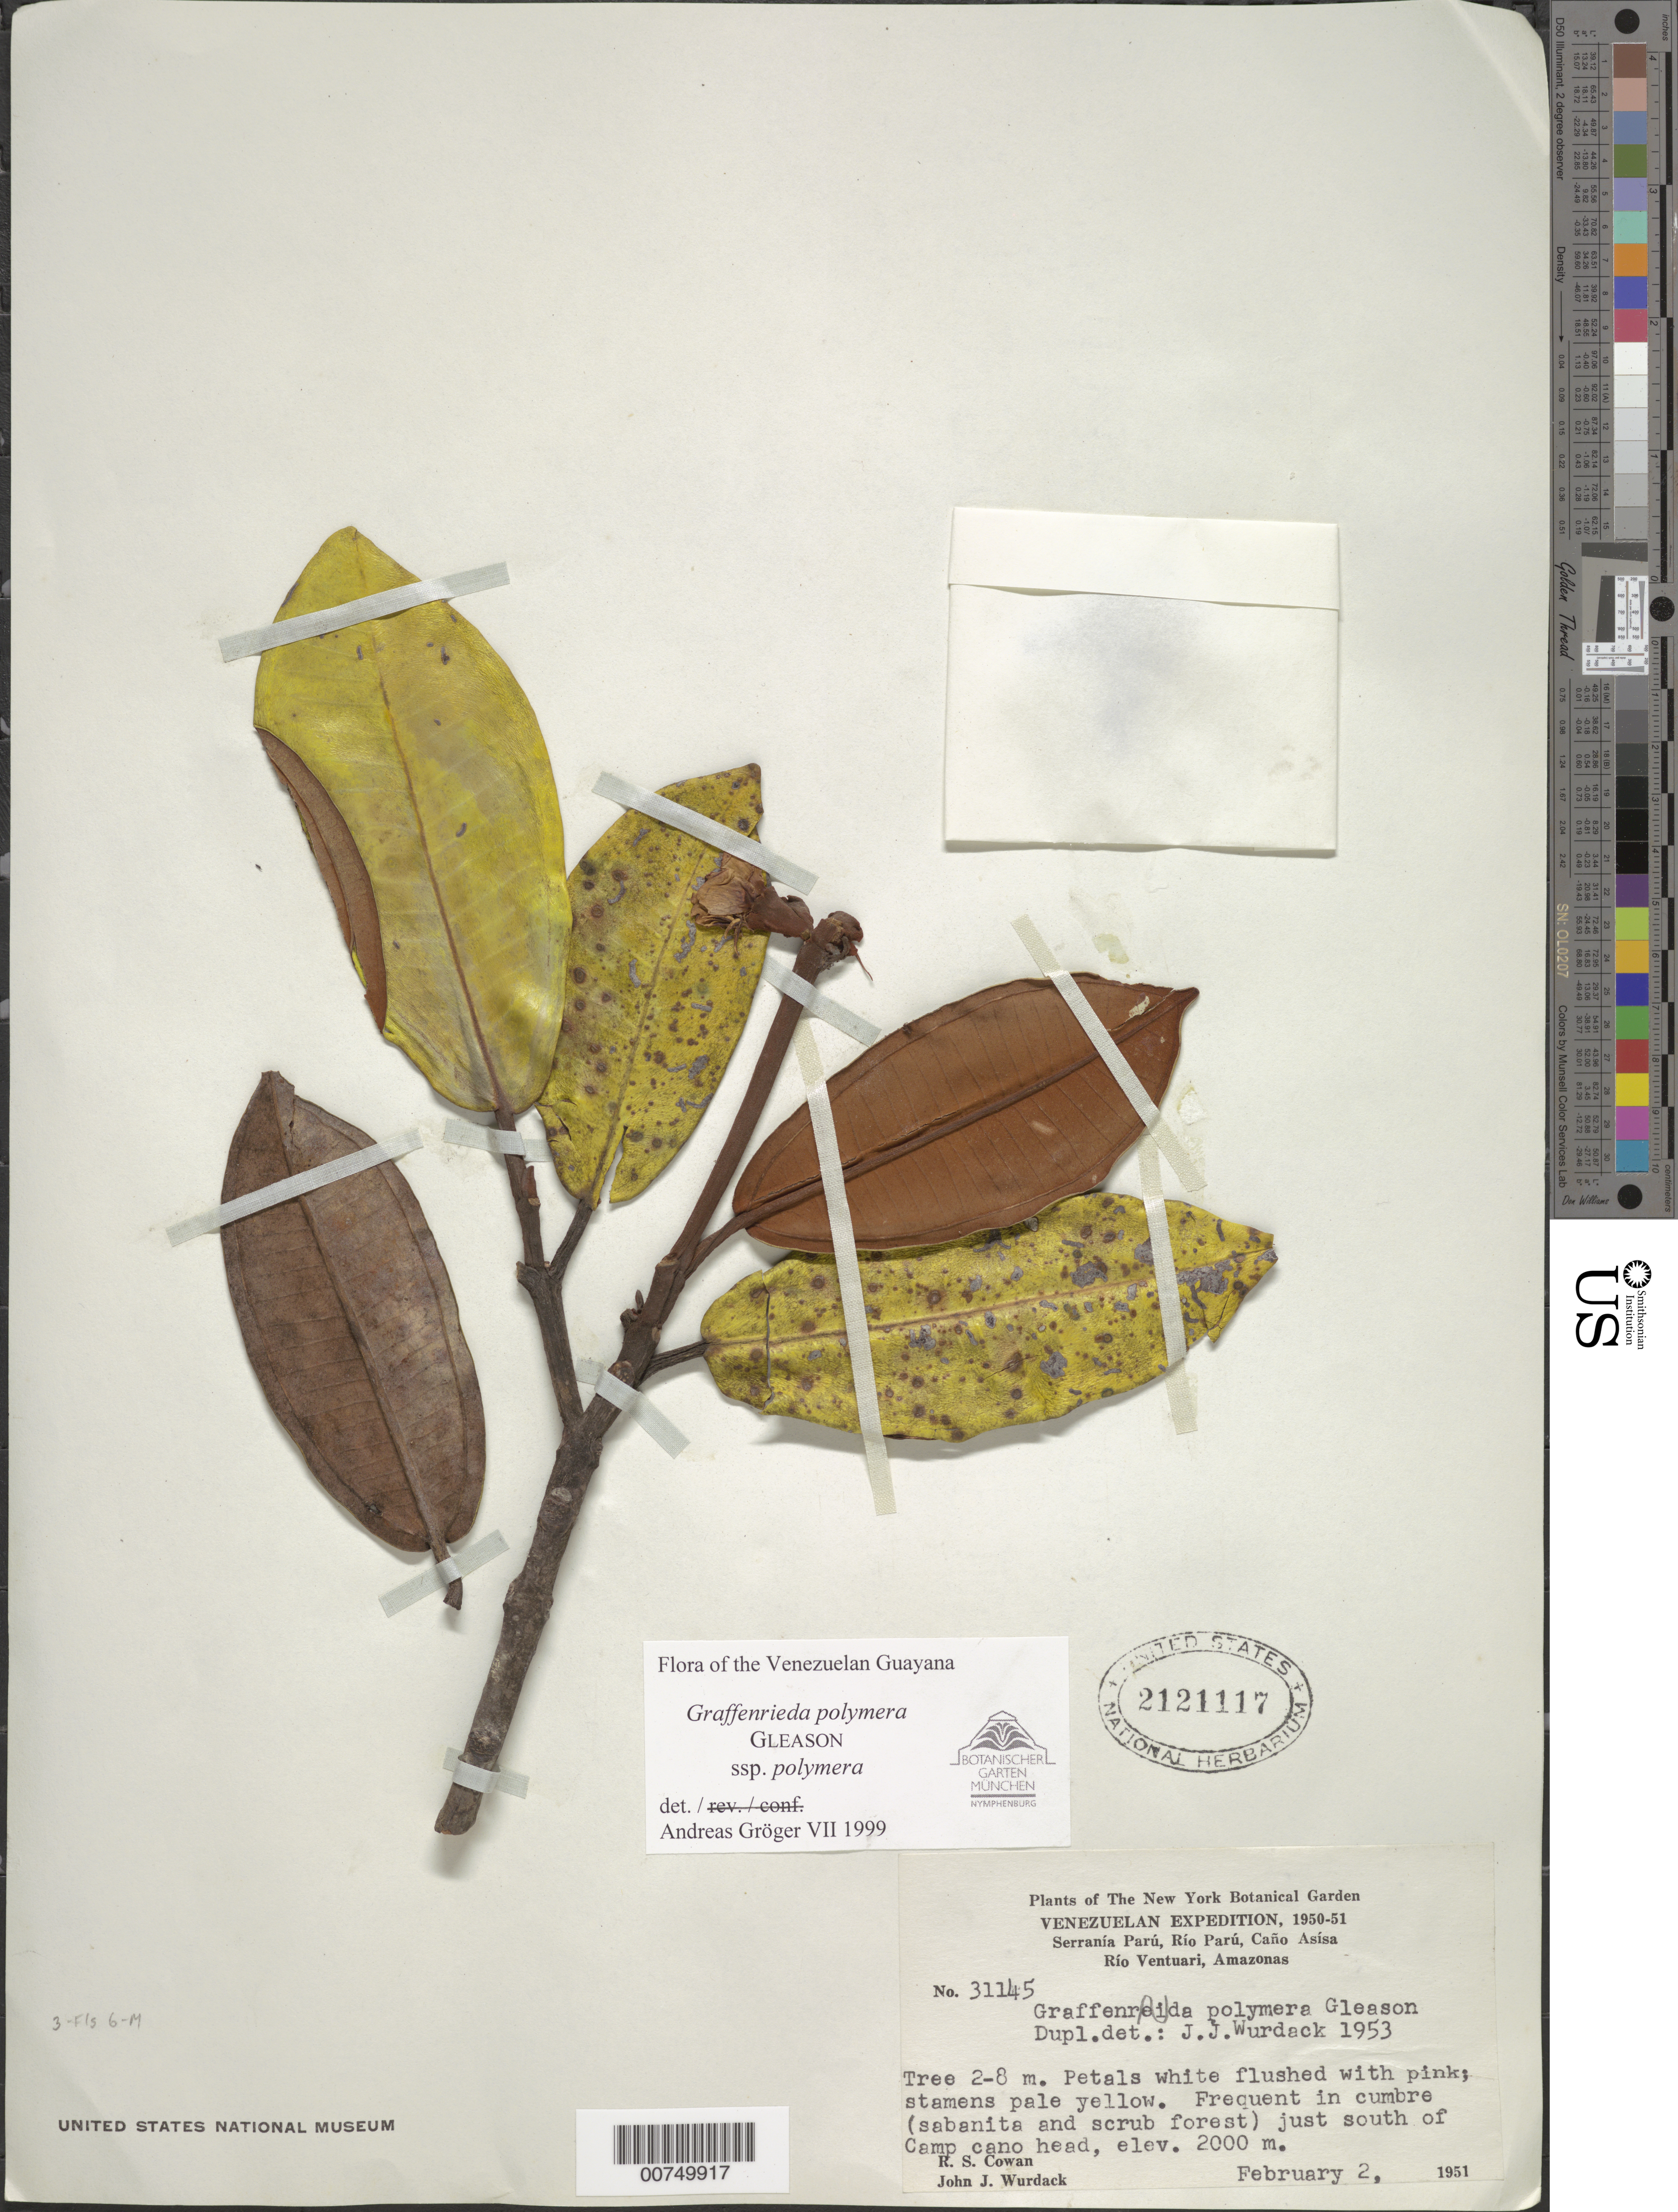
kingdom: Plantae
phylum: Tracheophyta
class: Magnoliopsida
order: Myrtales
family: Melastomataceae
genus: Graffenrieda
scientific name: Graffenrieda polymera subsp. polymera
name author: Gleason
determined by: Gröger, A.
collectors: R. S. Cowan & J. J. Wurdack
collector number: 31145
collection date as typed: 2-Feb-51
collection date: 1951-02-02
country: Venezuela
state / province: Amazonas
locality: Serranía Parú, summit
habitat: Sabanita and scrub forest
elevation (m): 2000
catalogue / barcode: US 2121117